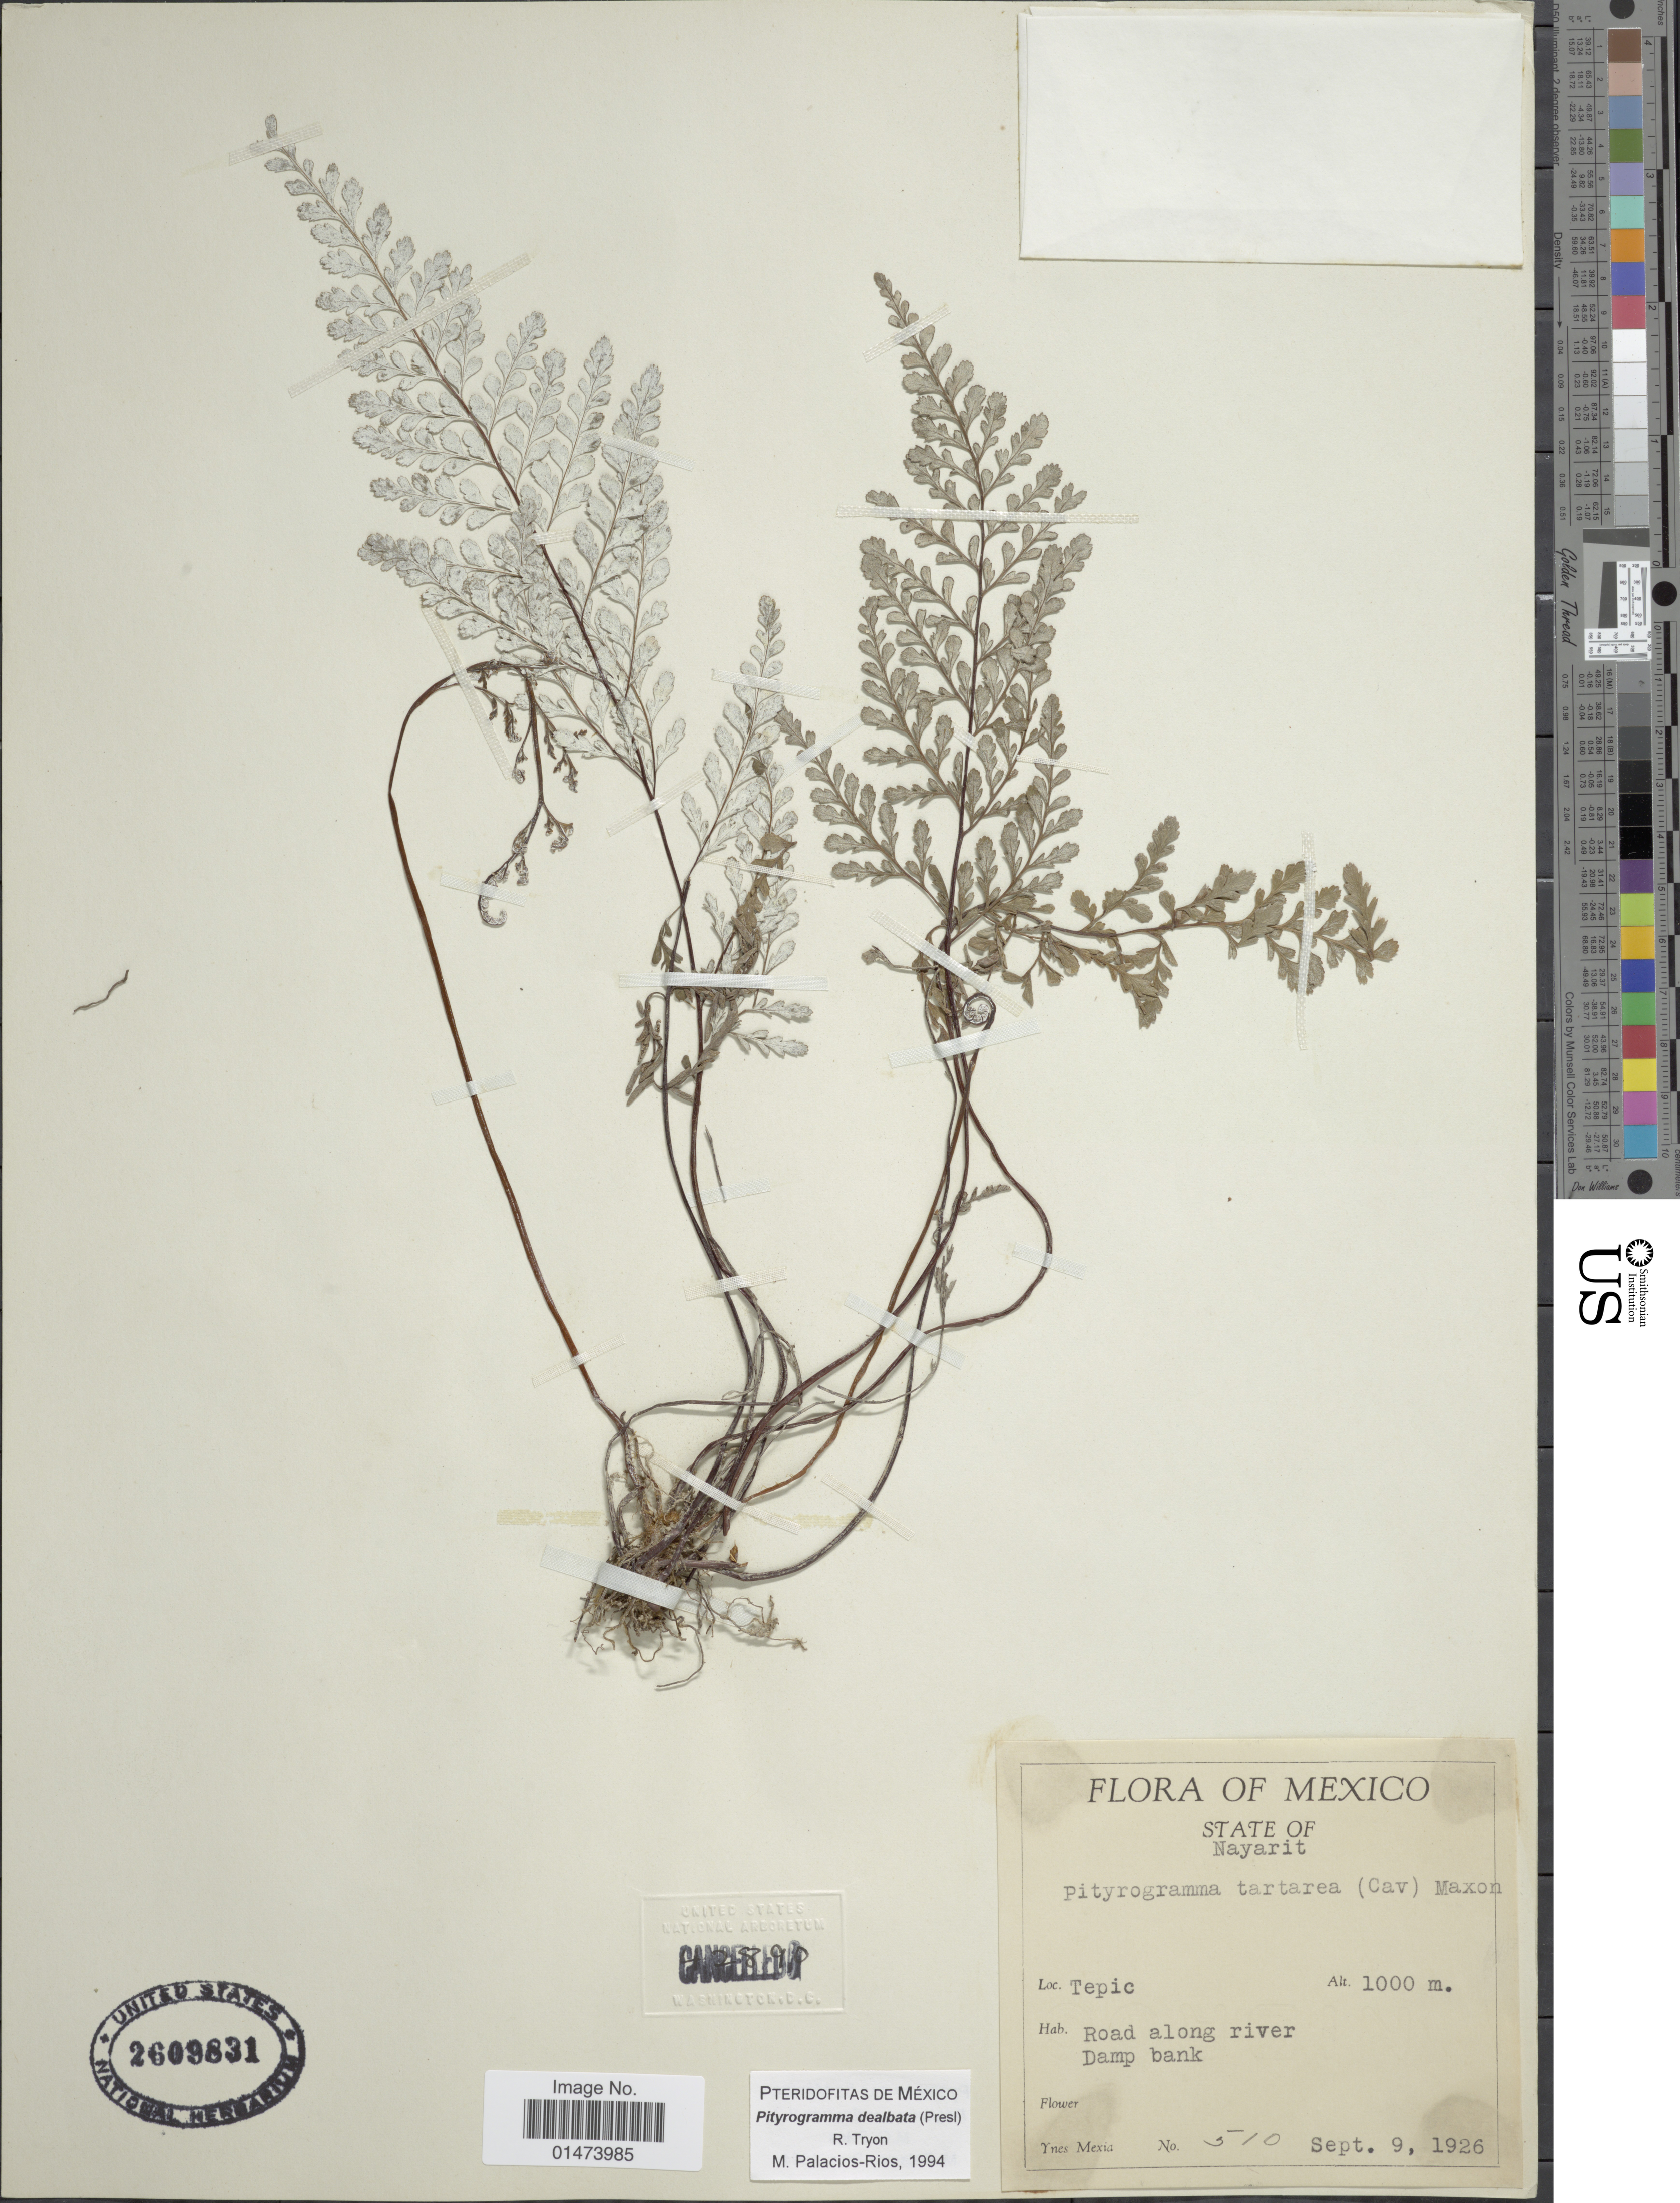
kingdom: Plantae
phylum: Tracheophyta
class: Polypodiopsida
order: Polypodiales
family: Pteridaceae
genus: Pityrogramma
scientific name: Pityrogramma dealbata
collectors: Y. Mexia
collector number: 510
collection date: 1926-02-09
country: Mexico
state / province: Nayarit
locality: Tepic, Road along river, Damp bank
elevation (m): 1000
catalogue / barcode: US 2609831